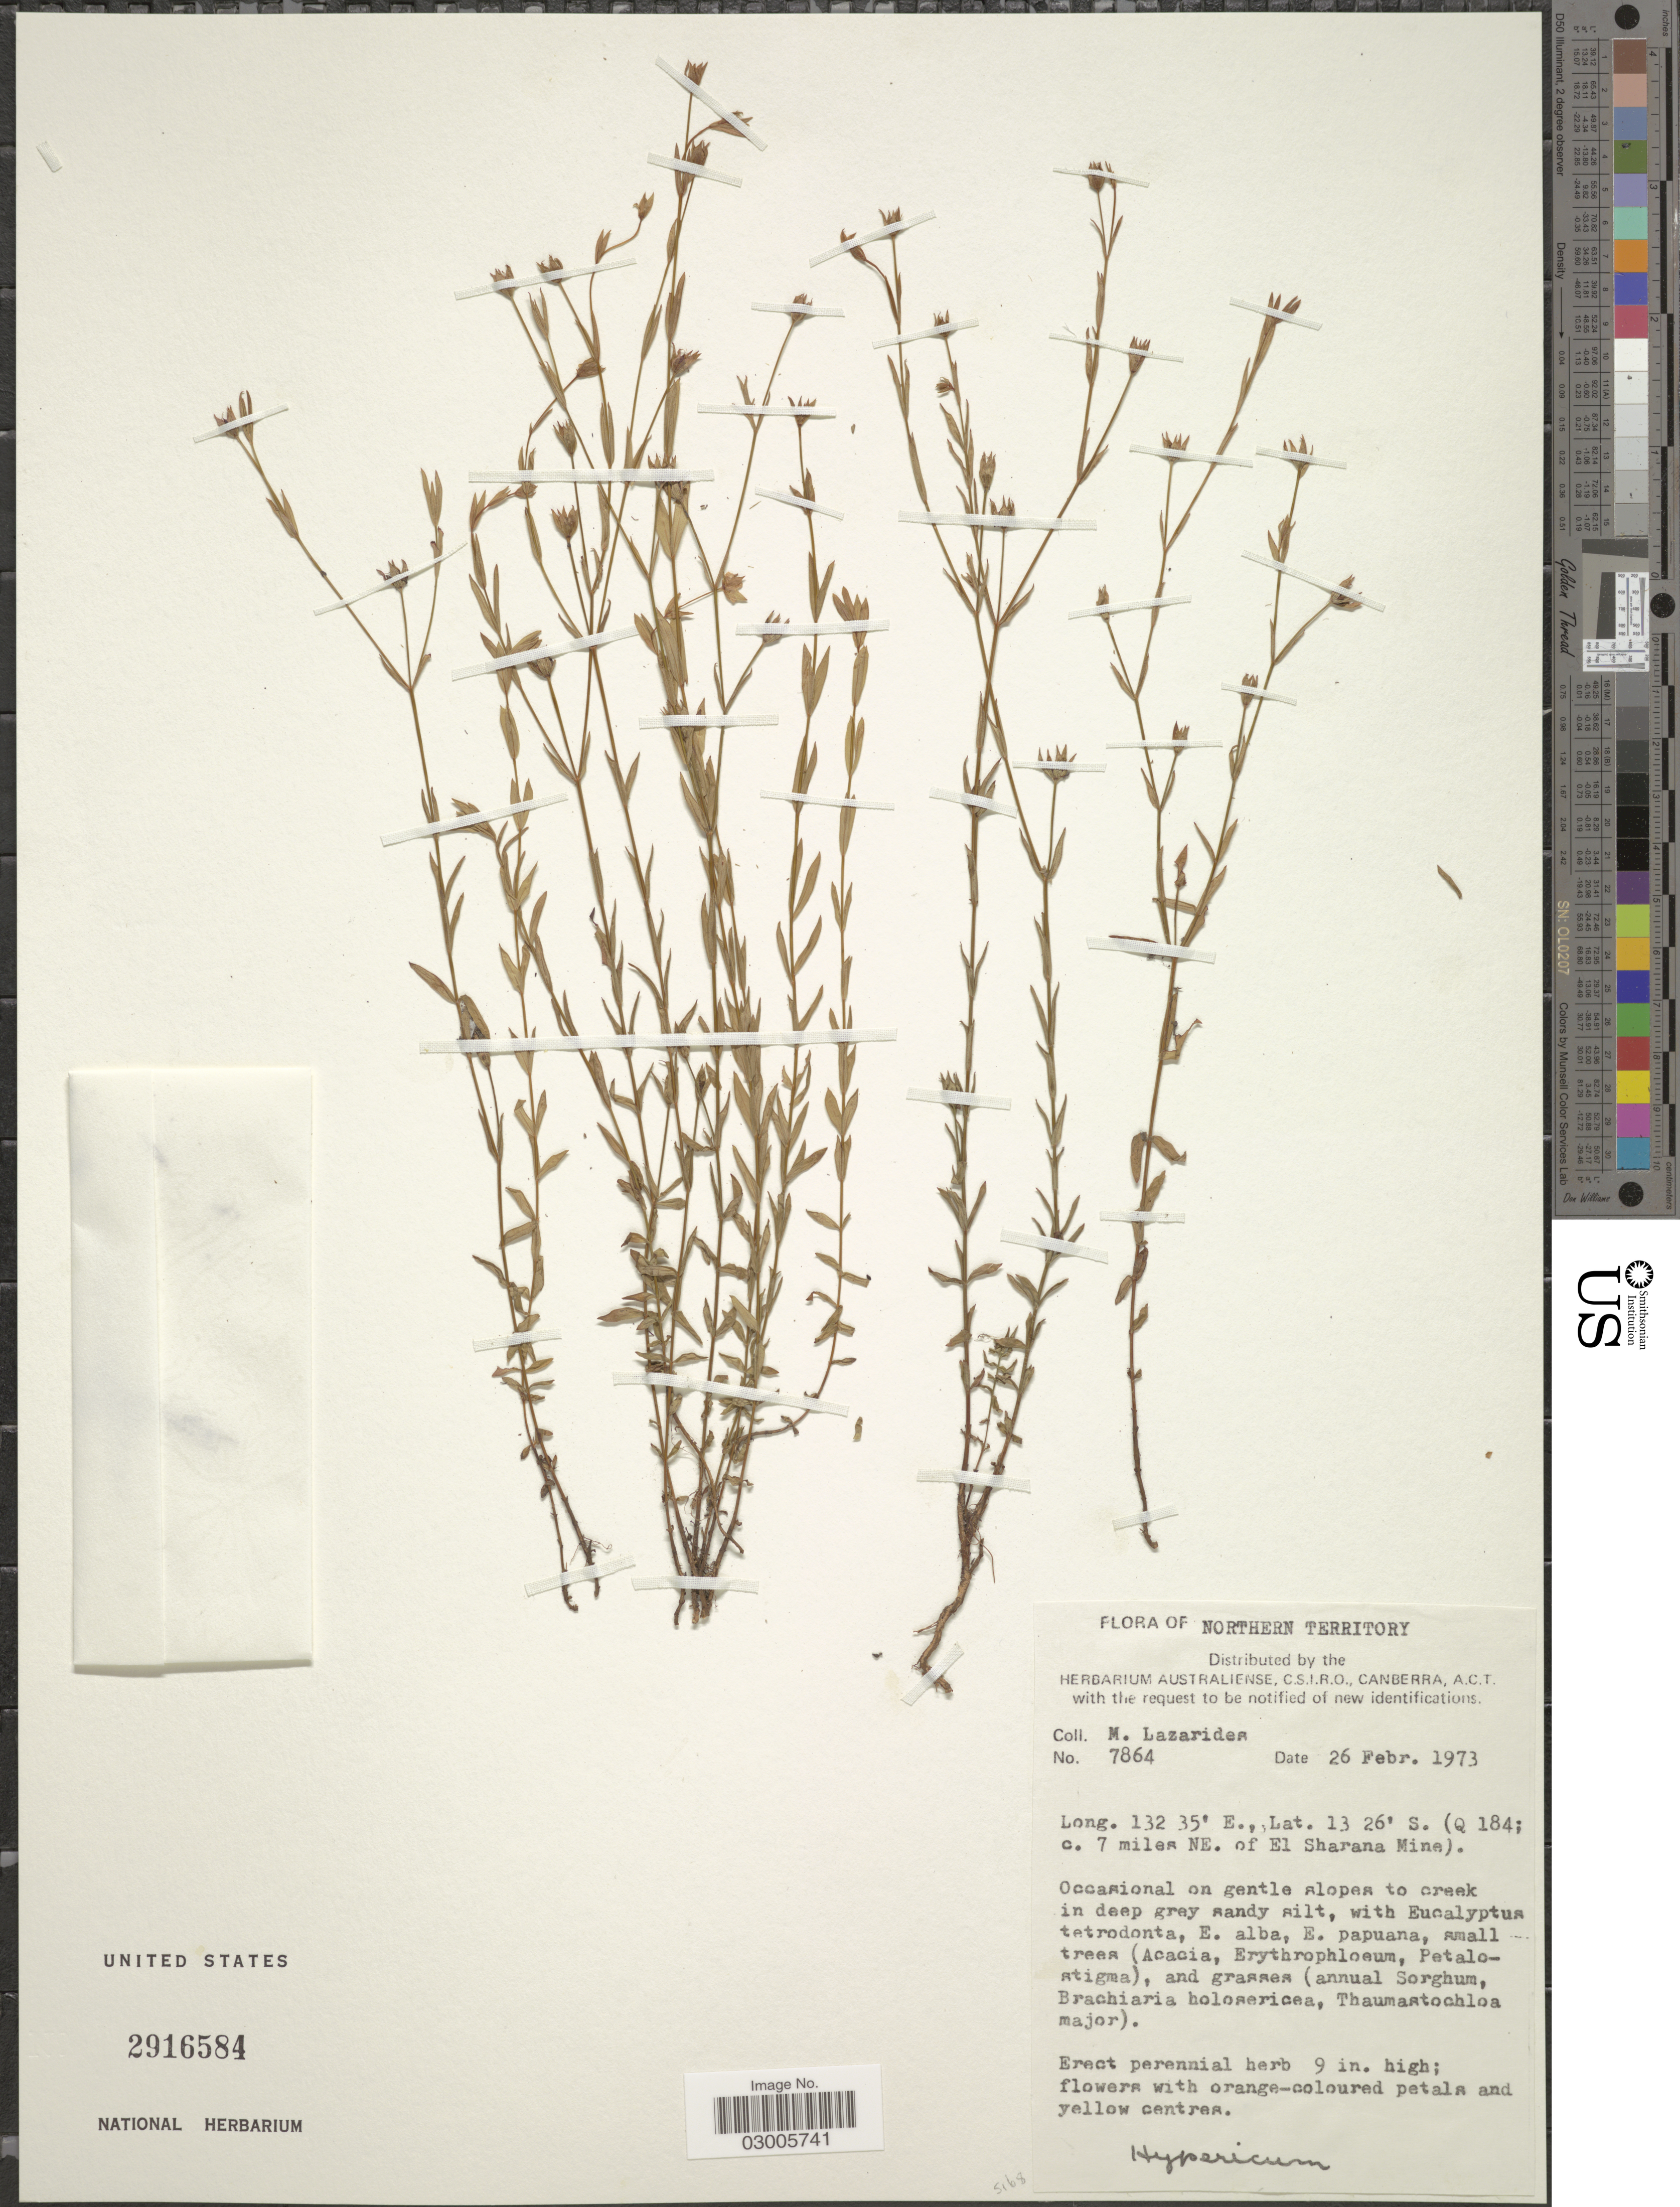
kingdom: Plantae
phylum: Tracheophyta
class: Magnoliopsida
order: Malpighiales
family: Hypericaceae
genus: Hypericum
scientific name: Hypericum sp.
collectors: M. Lazarides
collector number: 7864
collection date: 1973-02-26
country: Australia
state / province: Northern Territory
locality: (Q 184; c. 7 miles NE of El Sharana Mine).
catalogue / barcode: US 2916584